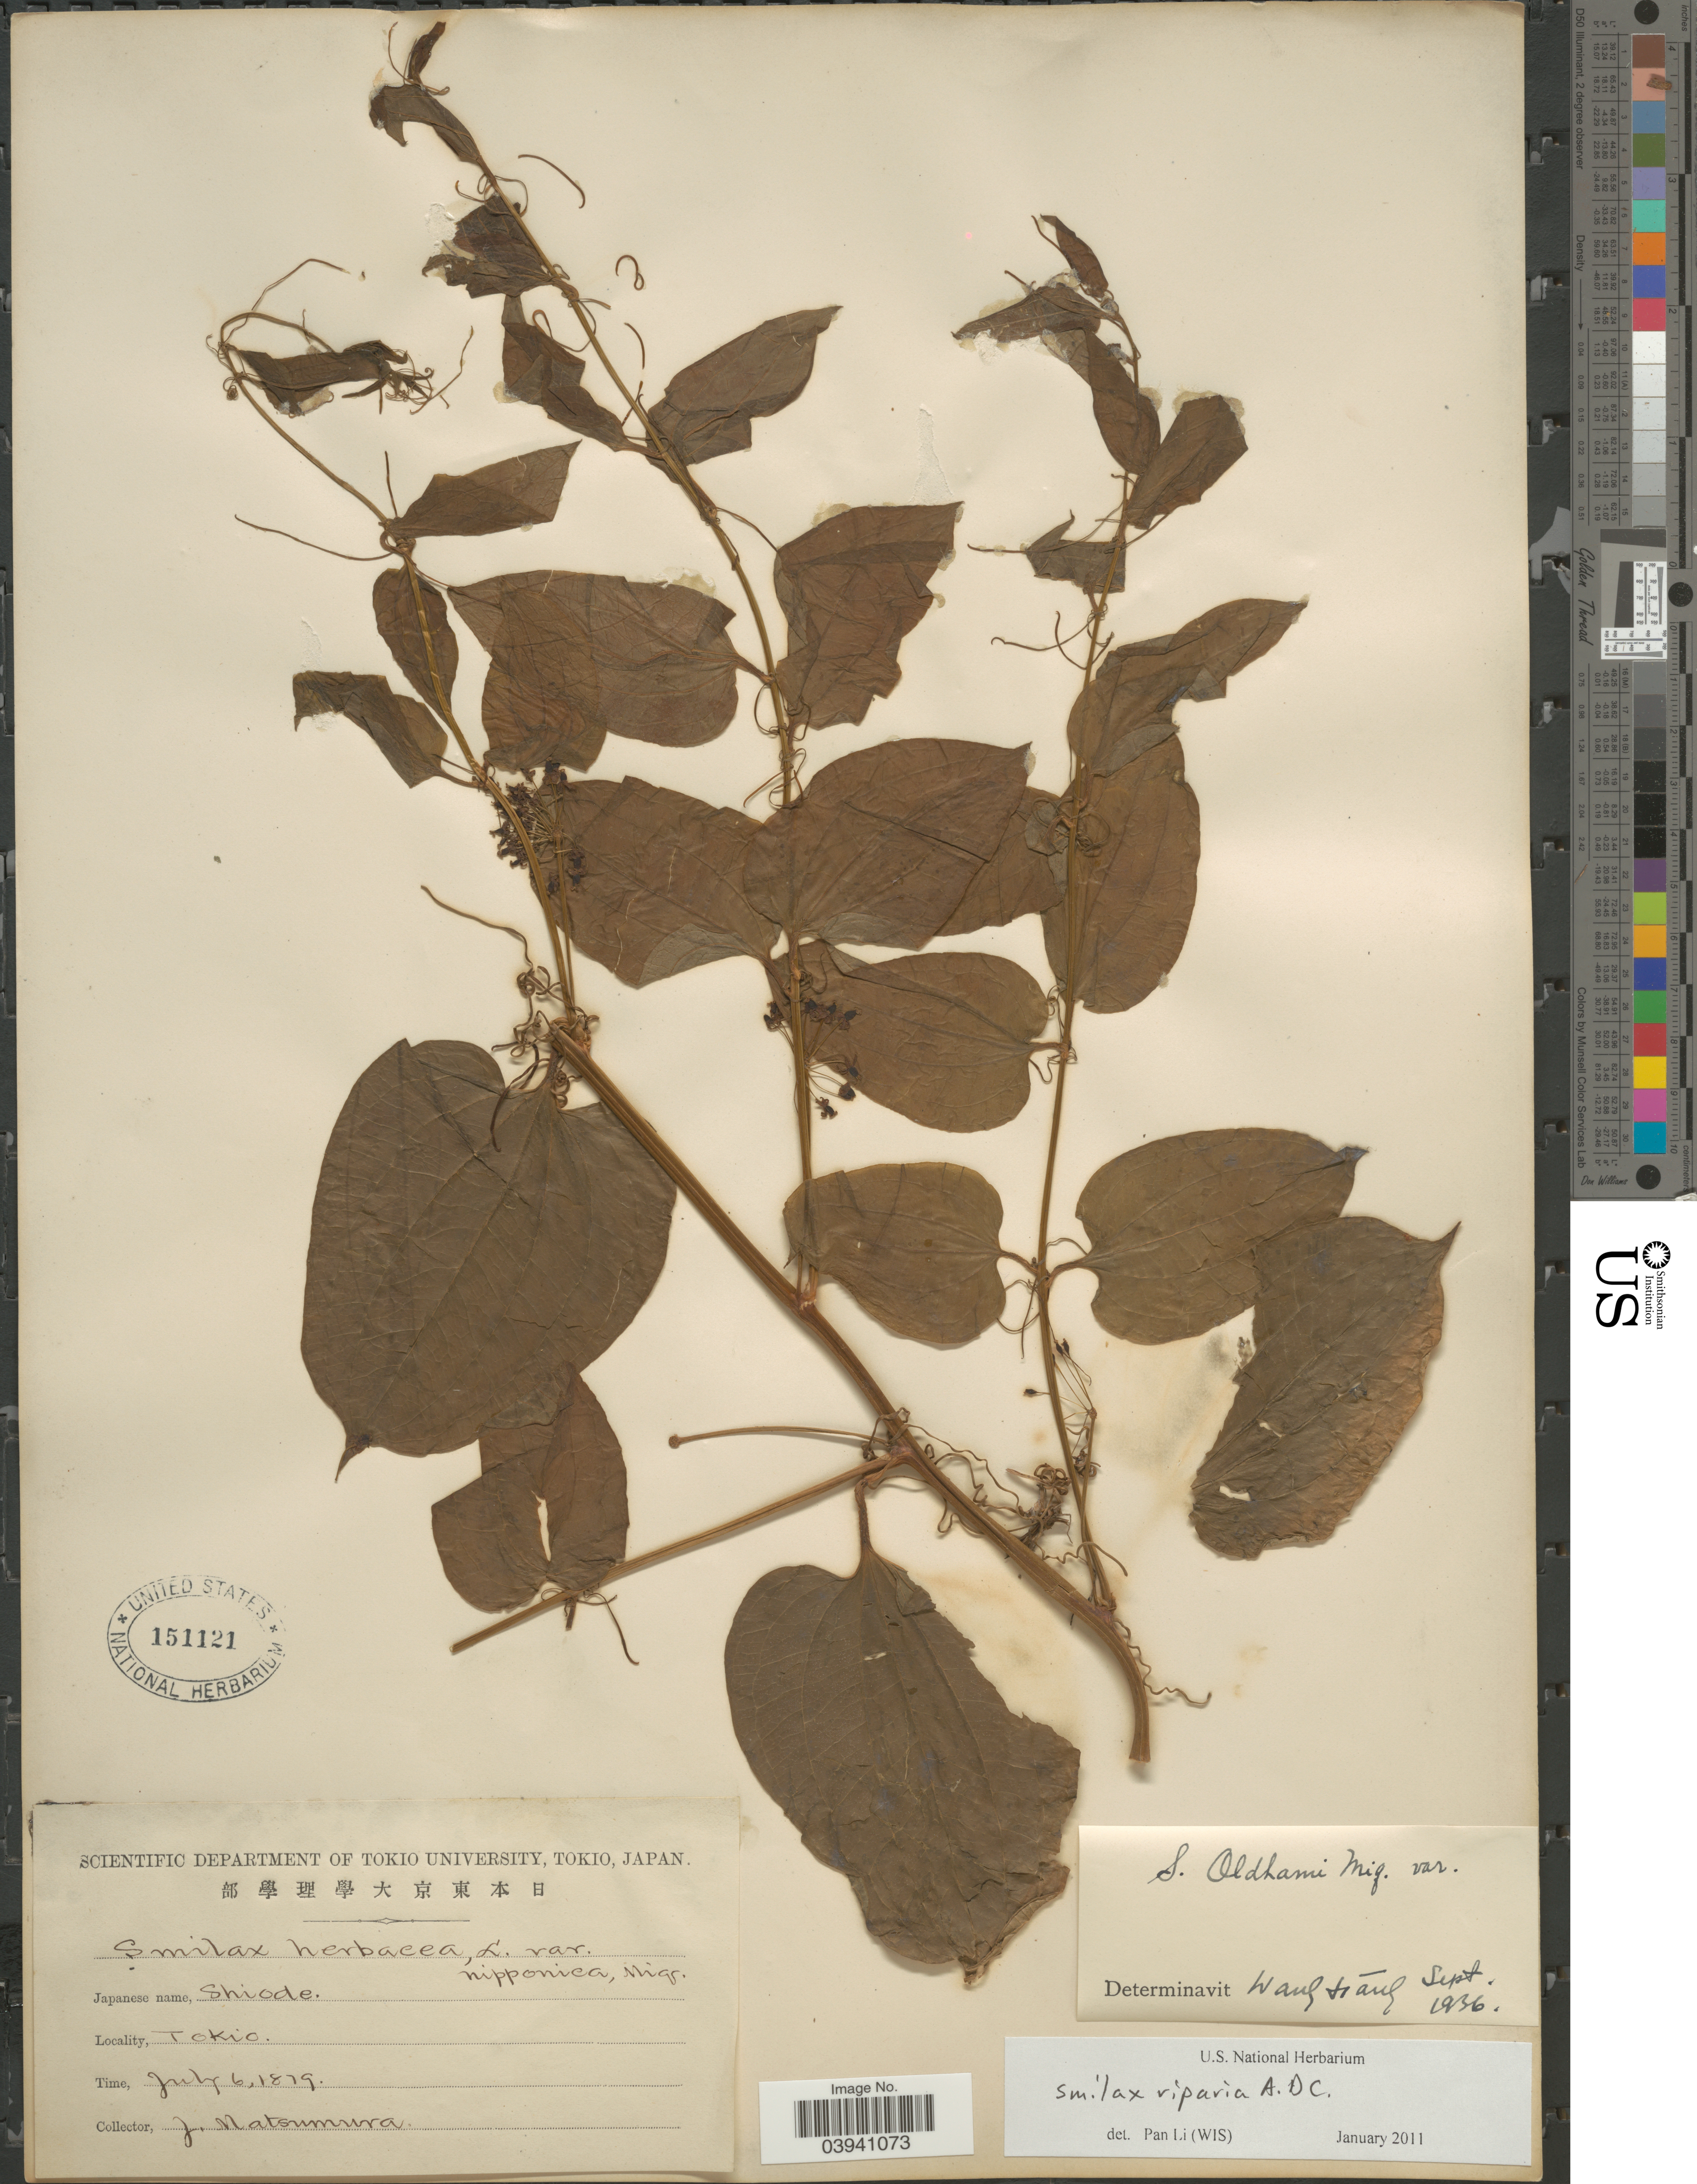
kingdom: Plantae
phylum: Tracheophyta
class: Liliopsida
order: Liliales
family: Smilacaceae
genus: Smilax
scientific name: Smilax riparia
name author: A. DC.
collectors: J. Matsumura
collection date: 1879-07-06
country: Japan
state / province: Tokyo, Federal City of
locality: Tokio.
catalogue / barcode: US 151121